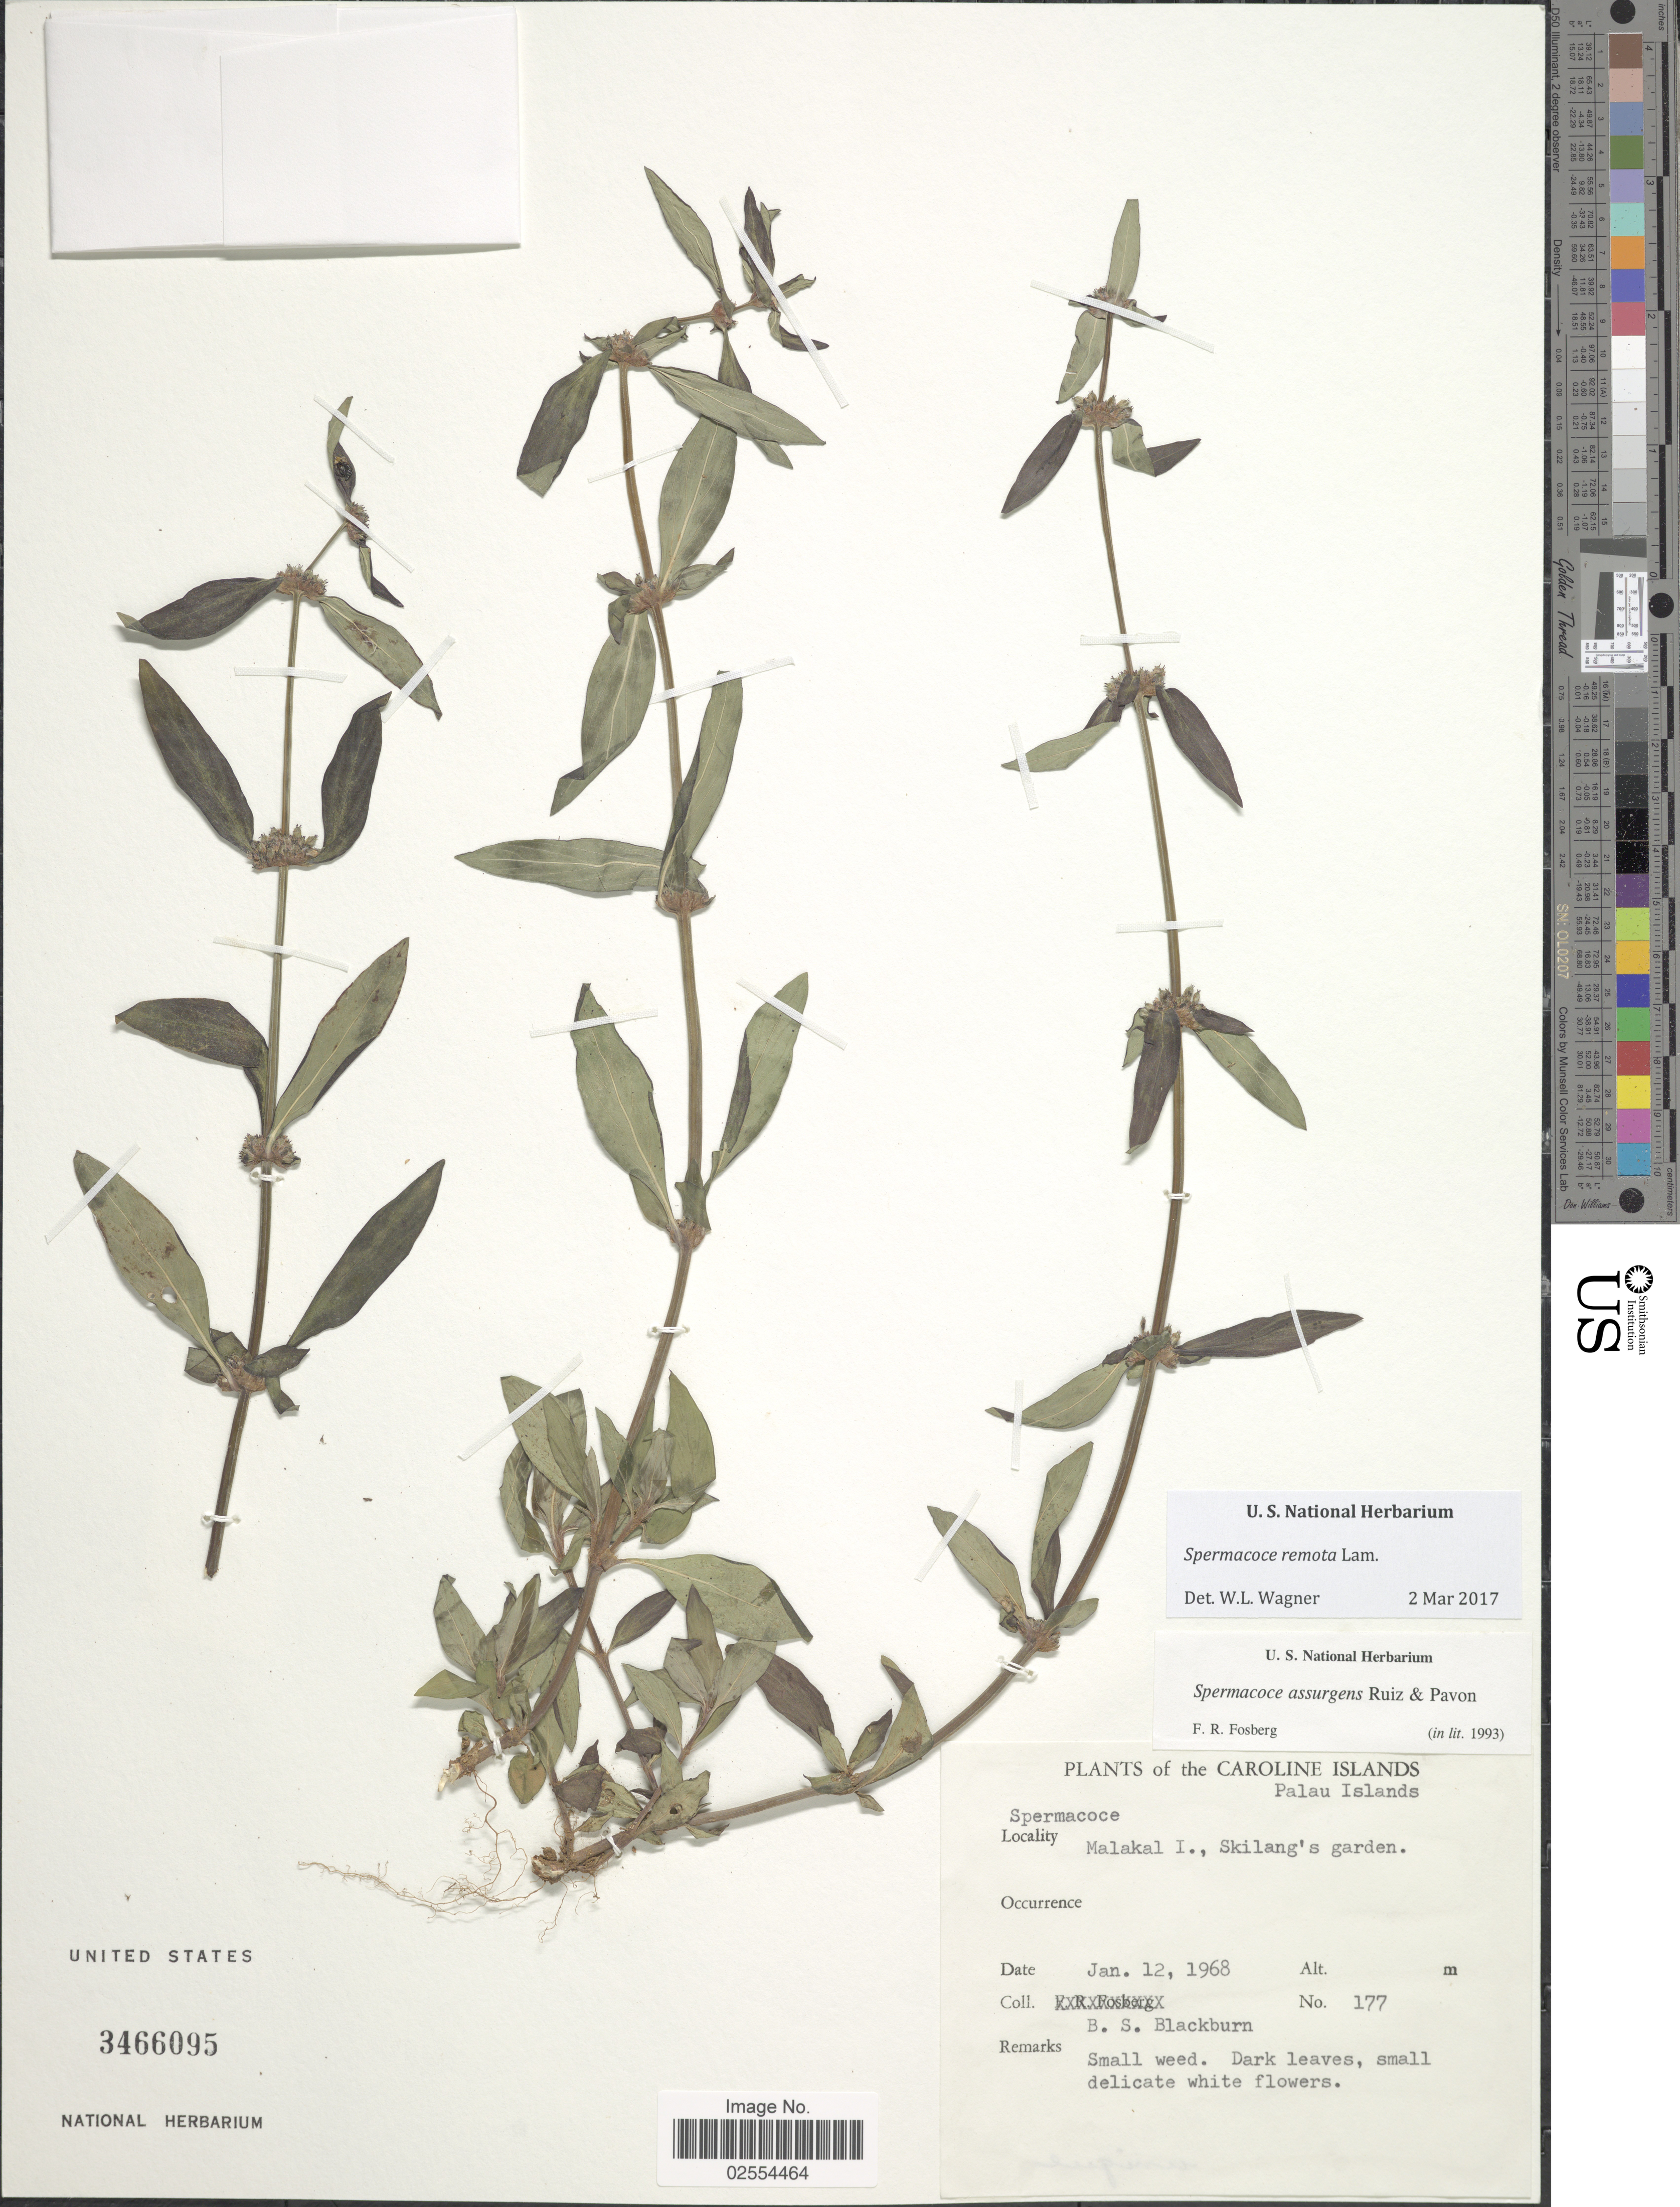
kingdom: Plantae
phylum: Tracheophyta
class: Magnoliopsida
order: Gentianales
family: Rubiaceae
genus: Spermacoce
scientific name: Spermacoce remota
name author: Lam.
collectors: B. S. Blackburn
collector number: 177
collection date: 1968-01-12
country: Palau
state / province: Koror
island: Ngemelachel [Malakal]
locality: Caroline Islands, Palau Islands, Malakal I., Skilang's garden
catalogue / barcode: US 3466095